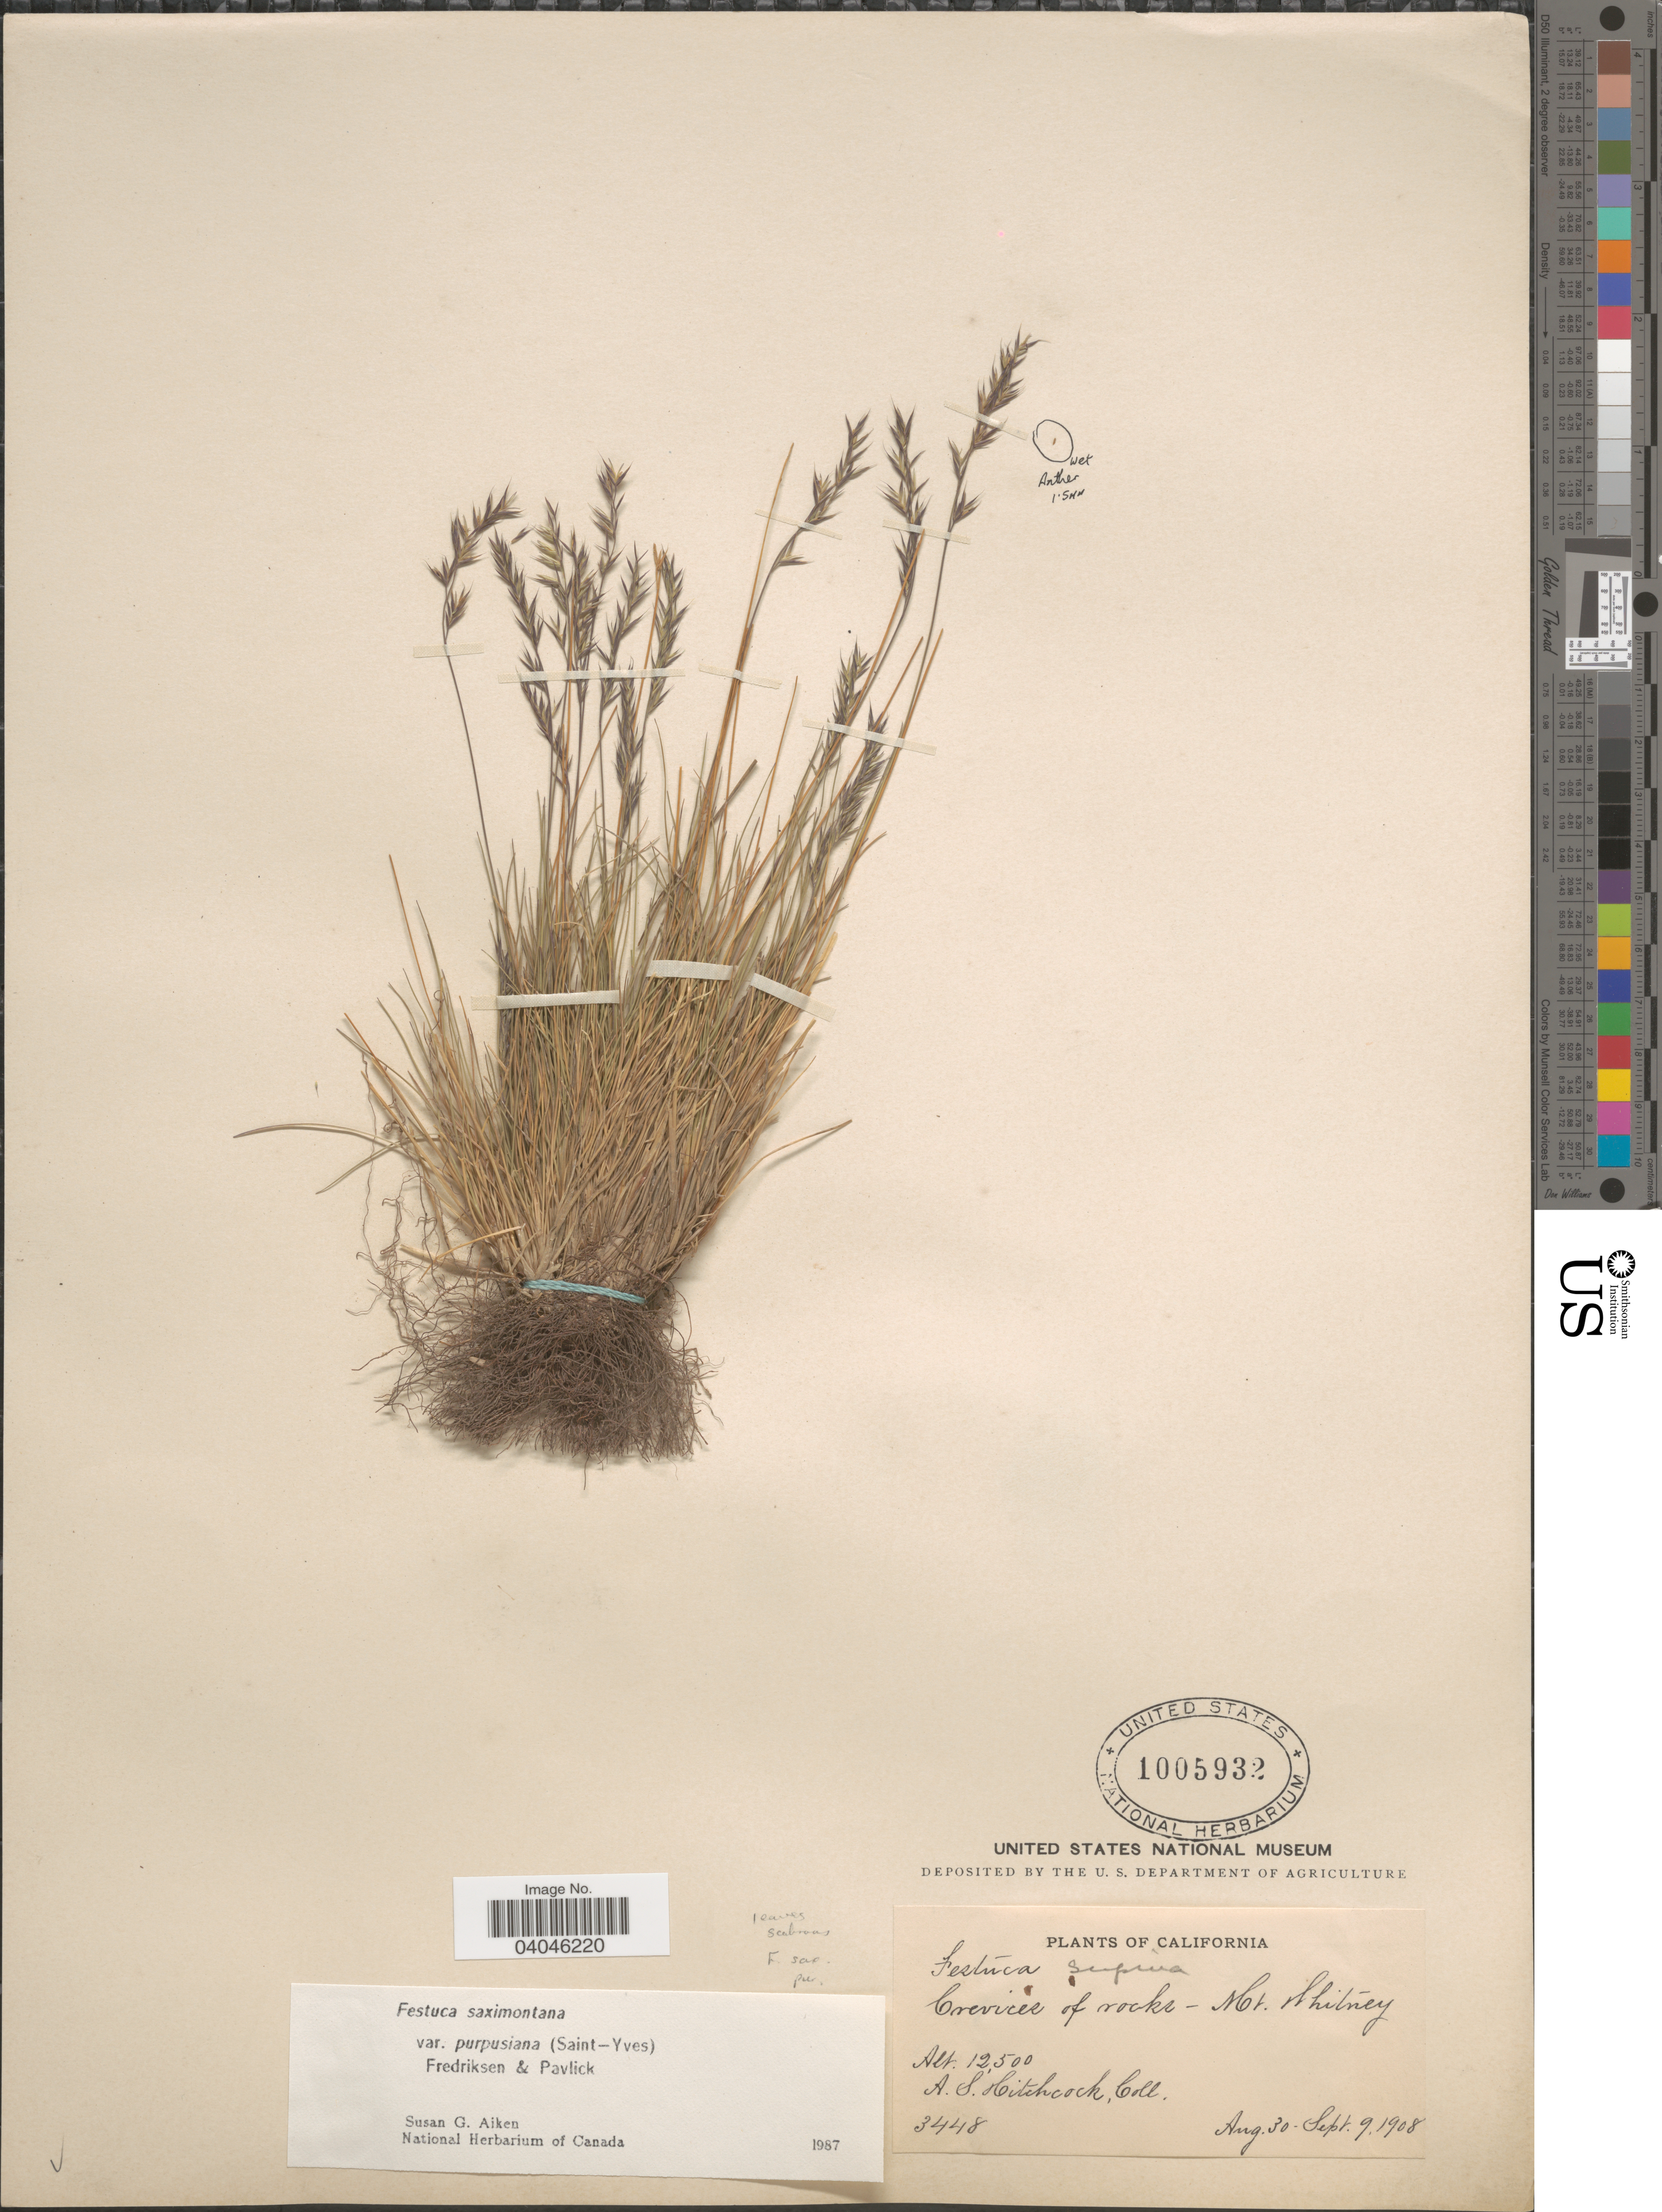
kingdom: Plantae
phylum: Tracheophyta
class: Liliopsida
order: Poales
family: Poaceae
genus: Festuca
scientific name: Festuca saximontana var. purpusiana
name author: (St.-Yves) Fred. & Pavlick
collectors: A. S. Hitchcock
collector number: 3448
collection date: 1908-08-30/1908-09-09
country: United States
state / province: California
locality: Crevice of rocks - Mt. Whitney.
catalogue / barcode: US 1005932